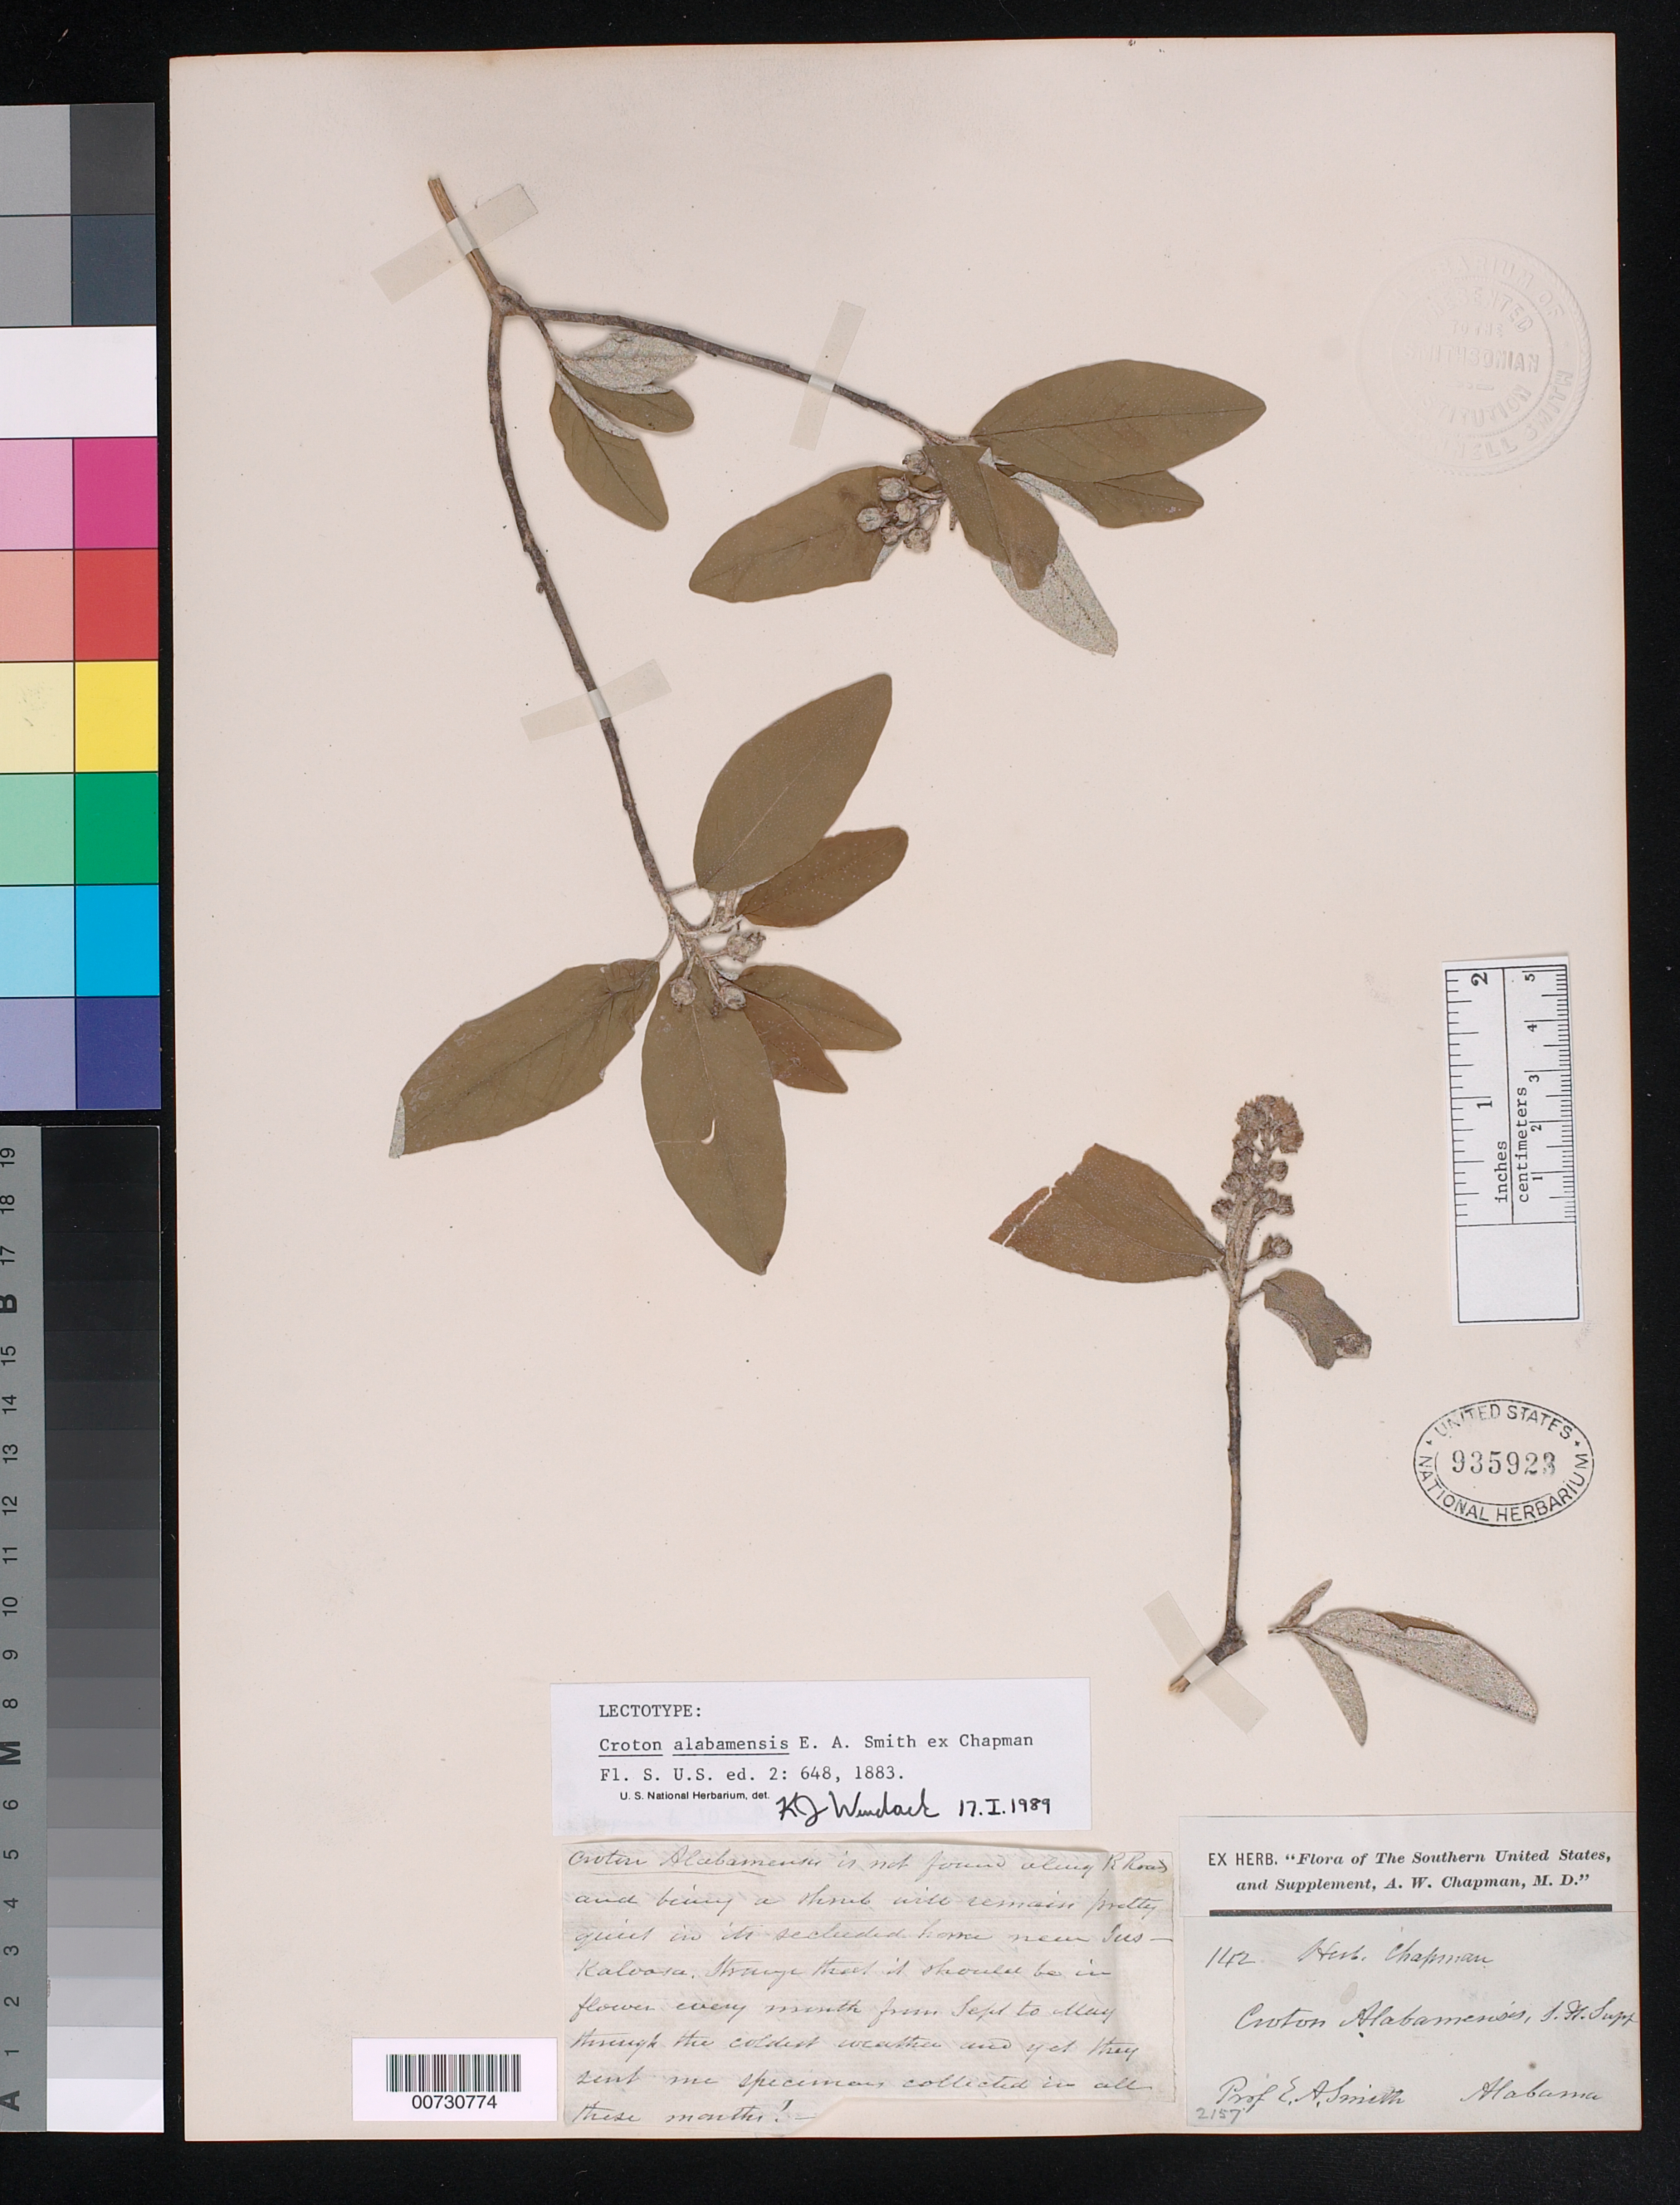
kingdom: Plantae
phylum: Tracheophyta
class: Magnoliopsida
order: Malpighiales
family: Euphorbiaceae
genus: Croton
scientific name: Croton alabamensis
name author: E.A. Sm. ex Chapm.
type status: Lectotype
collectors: E. A. Smith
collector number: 142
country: United States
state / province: Alabama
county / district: Tuscaloosa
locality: Tuscaloosa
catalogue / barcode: US 935923